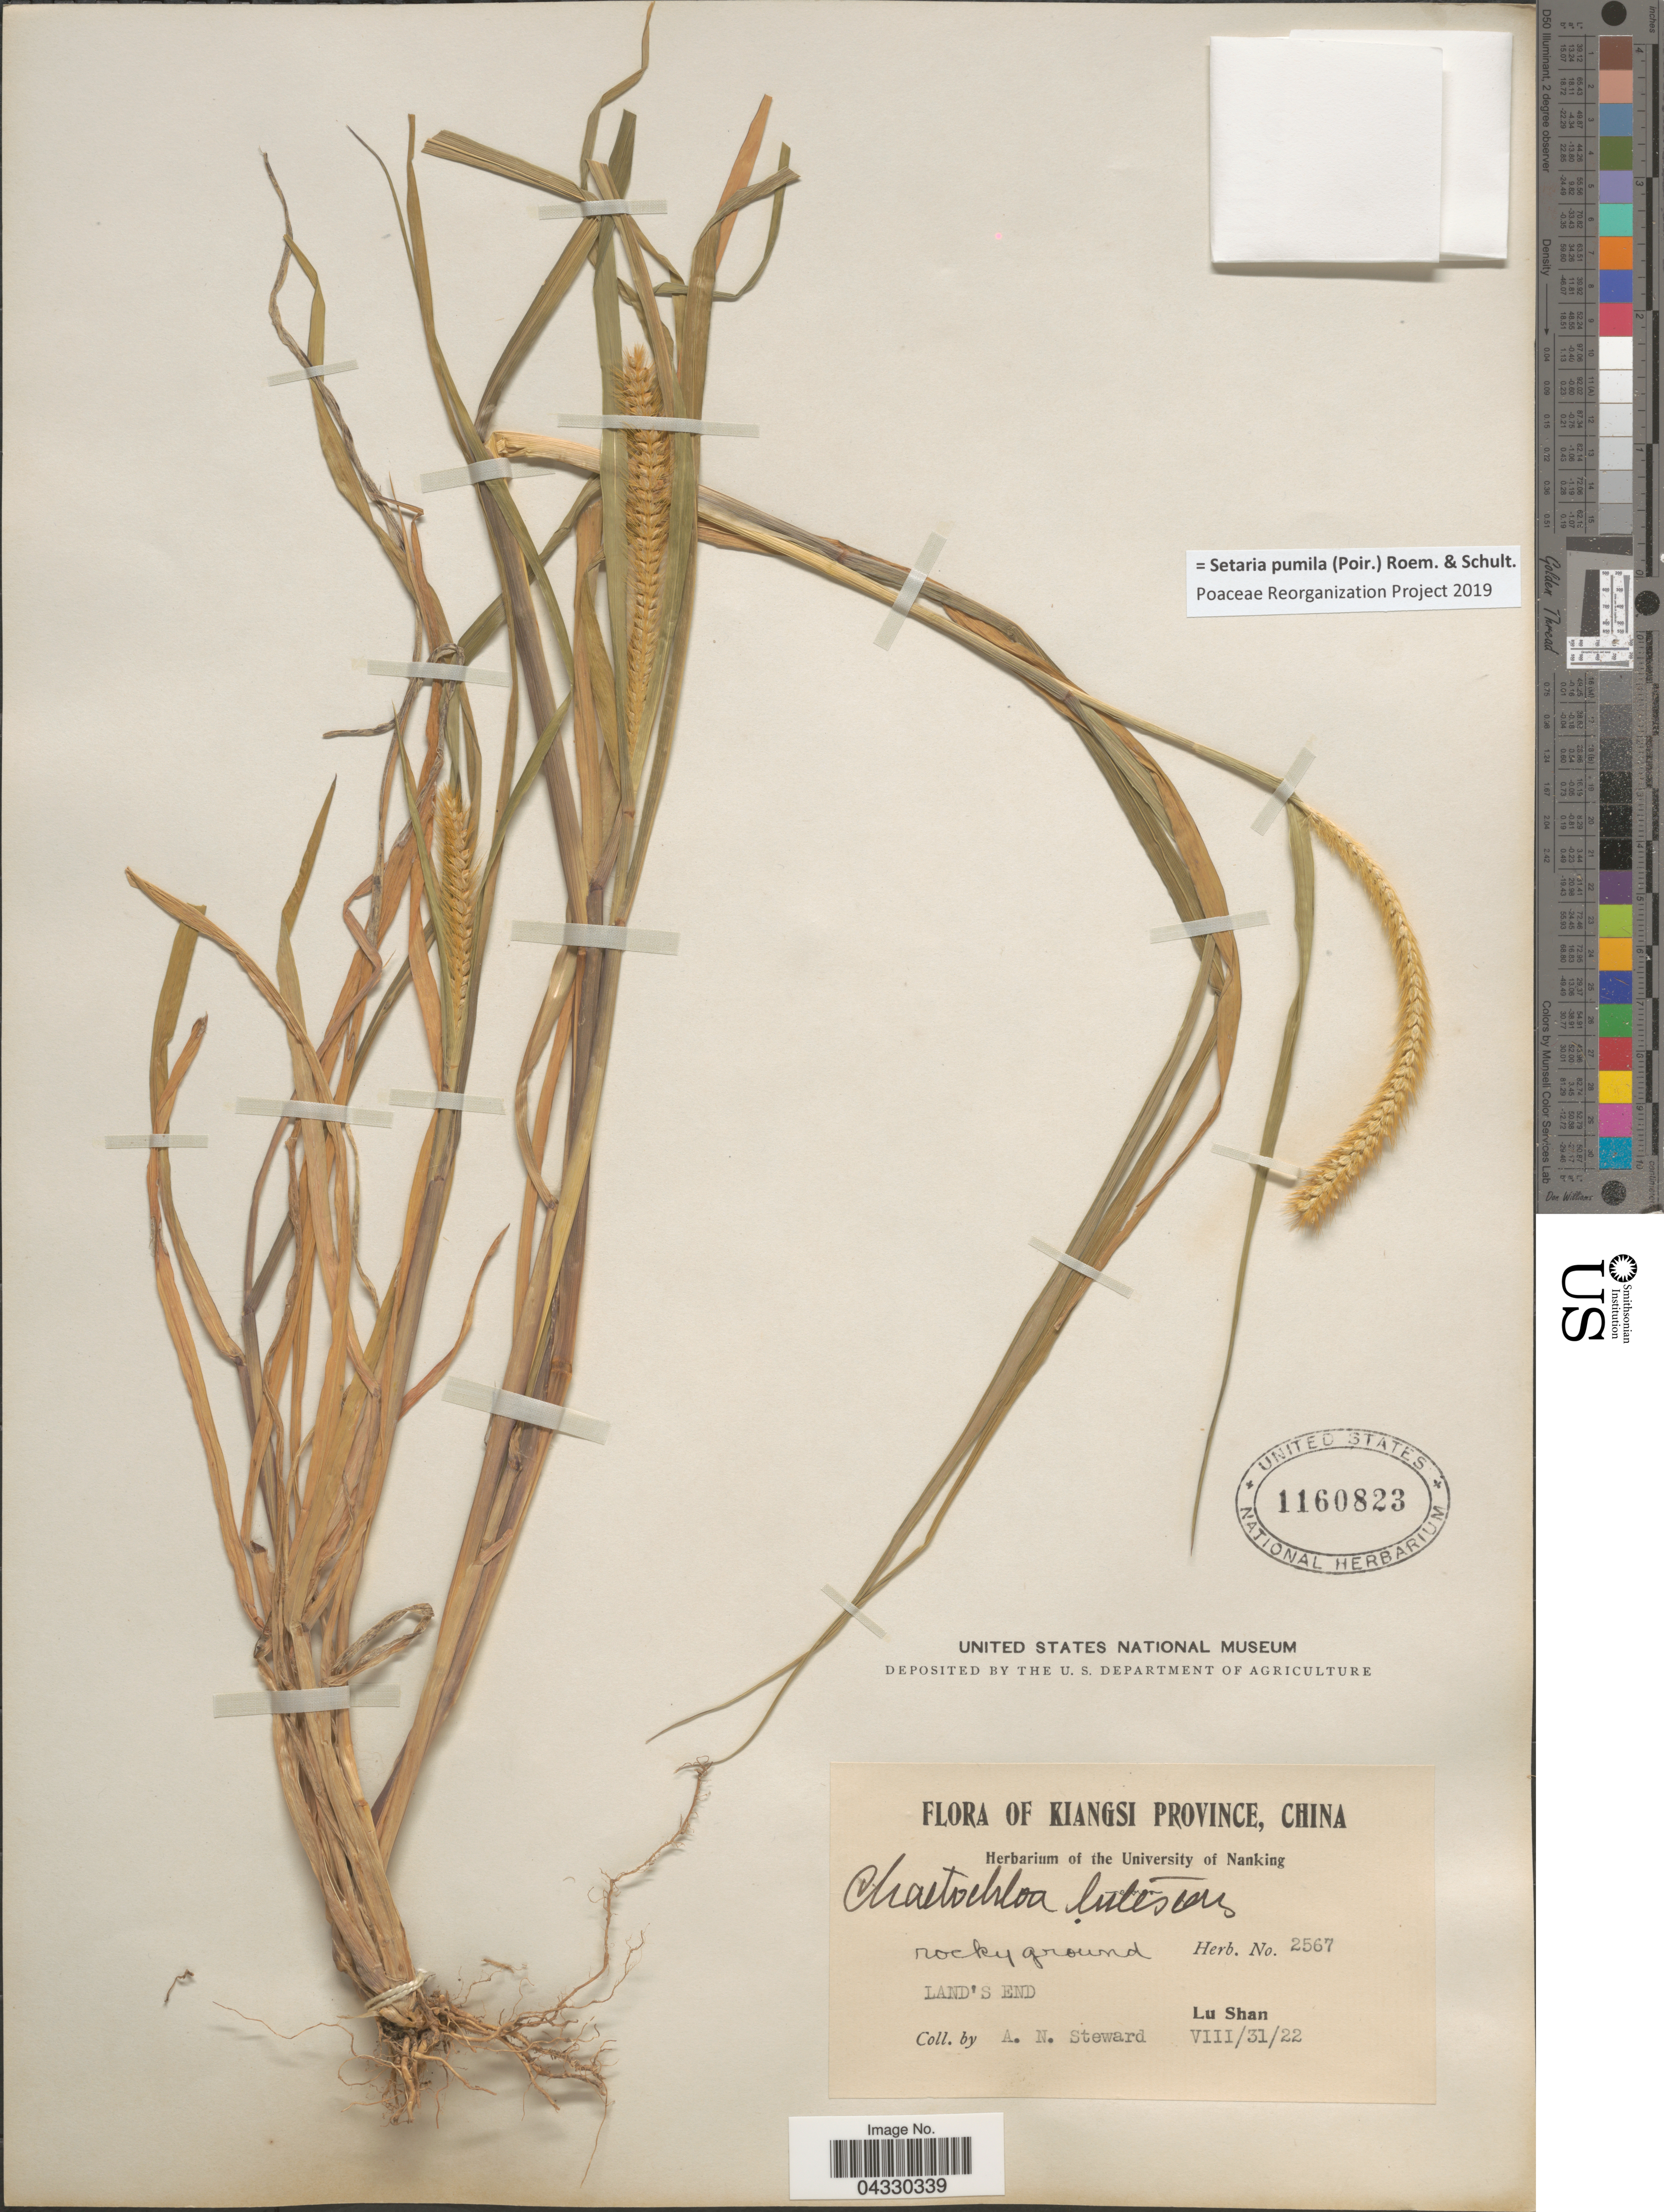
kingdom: Plantae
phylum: Tracheophyta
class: Liliopsida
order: Poales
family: Poaceae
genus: Setaria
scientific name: Setaria pumila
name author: (Poir.) Roem. & Schult.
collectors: A. N. Steward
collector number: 2567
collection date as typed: Transcribed d/m/y: 31/8/22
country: China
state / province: Jiangxi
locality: Kiangsi Province. Rocky ground. Land's End. Lu Shan.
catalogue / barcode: US 1160823